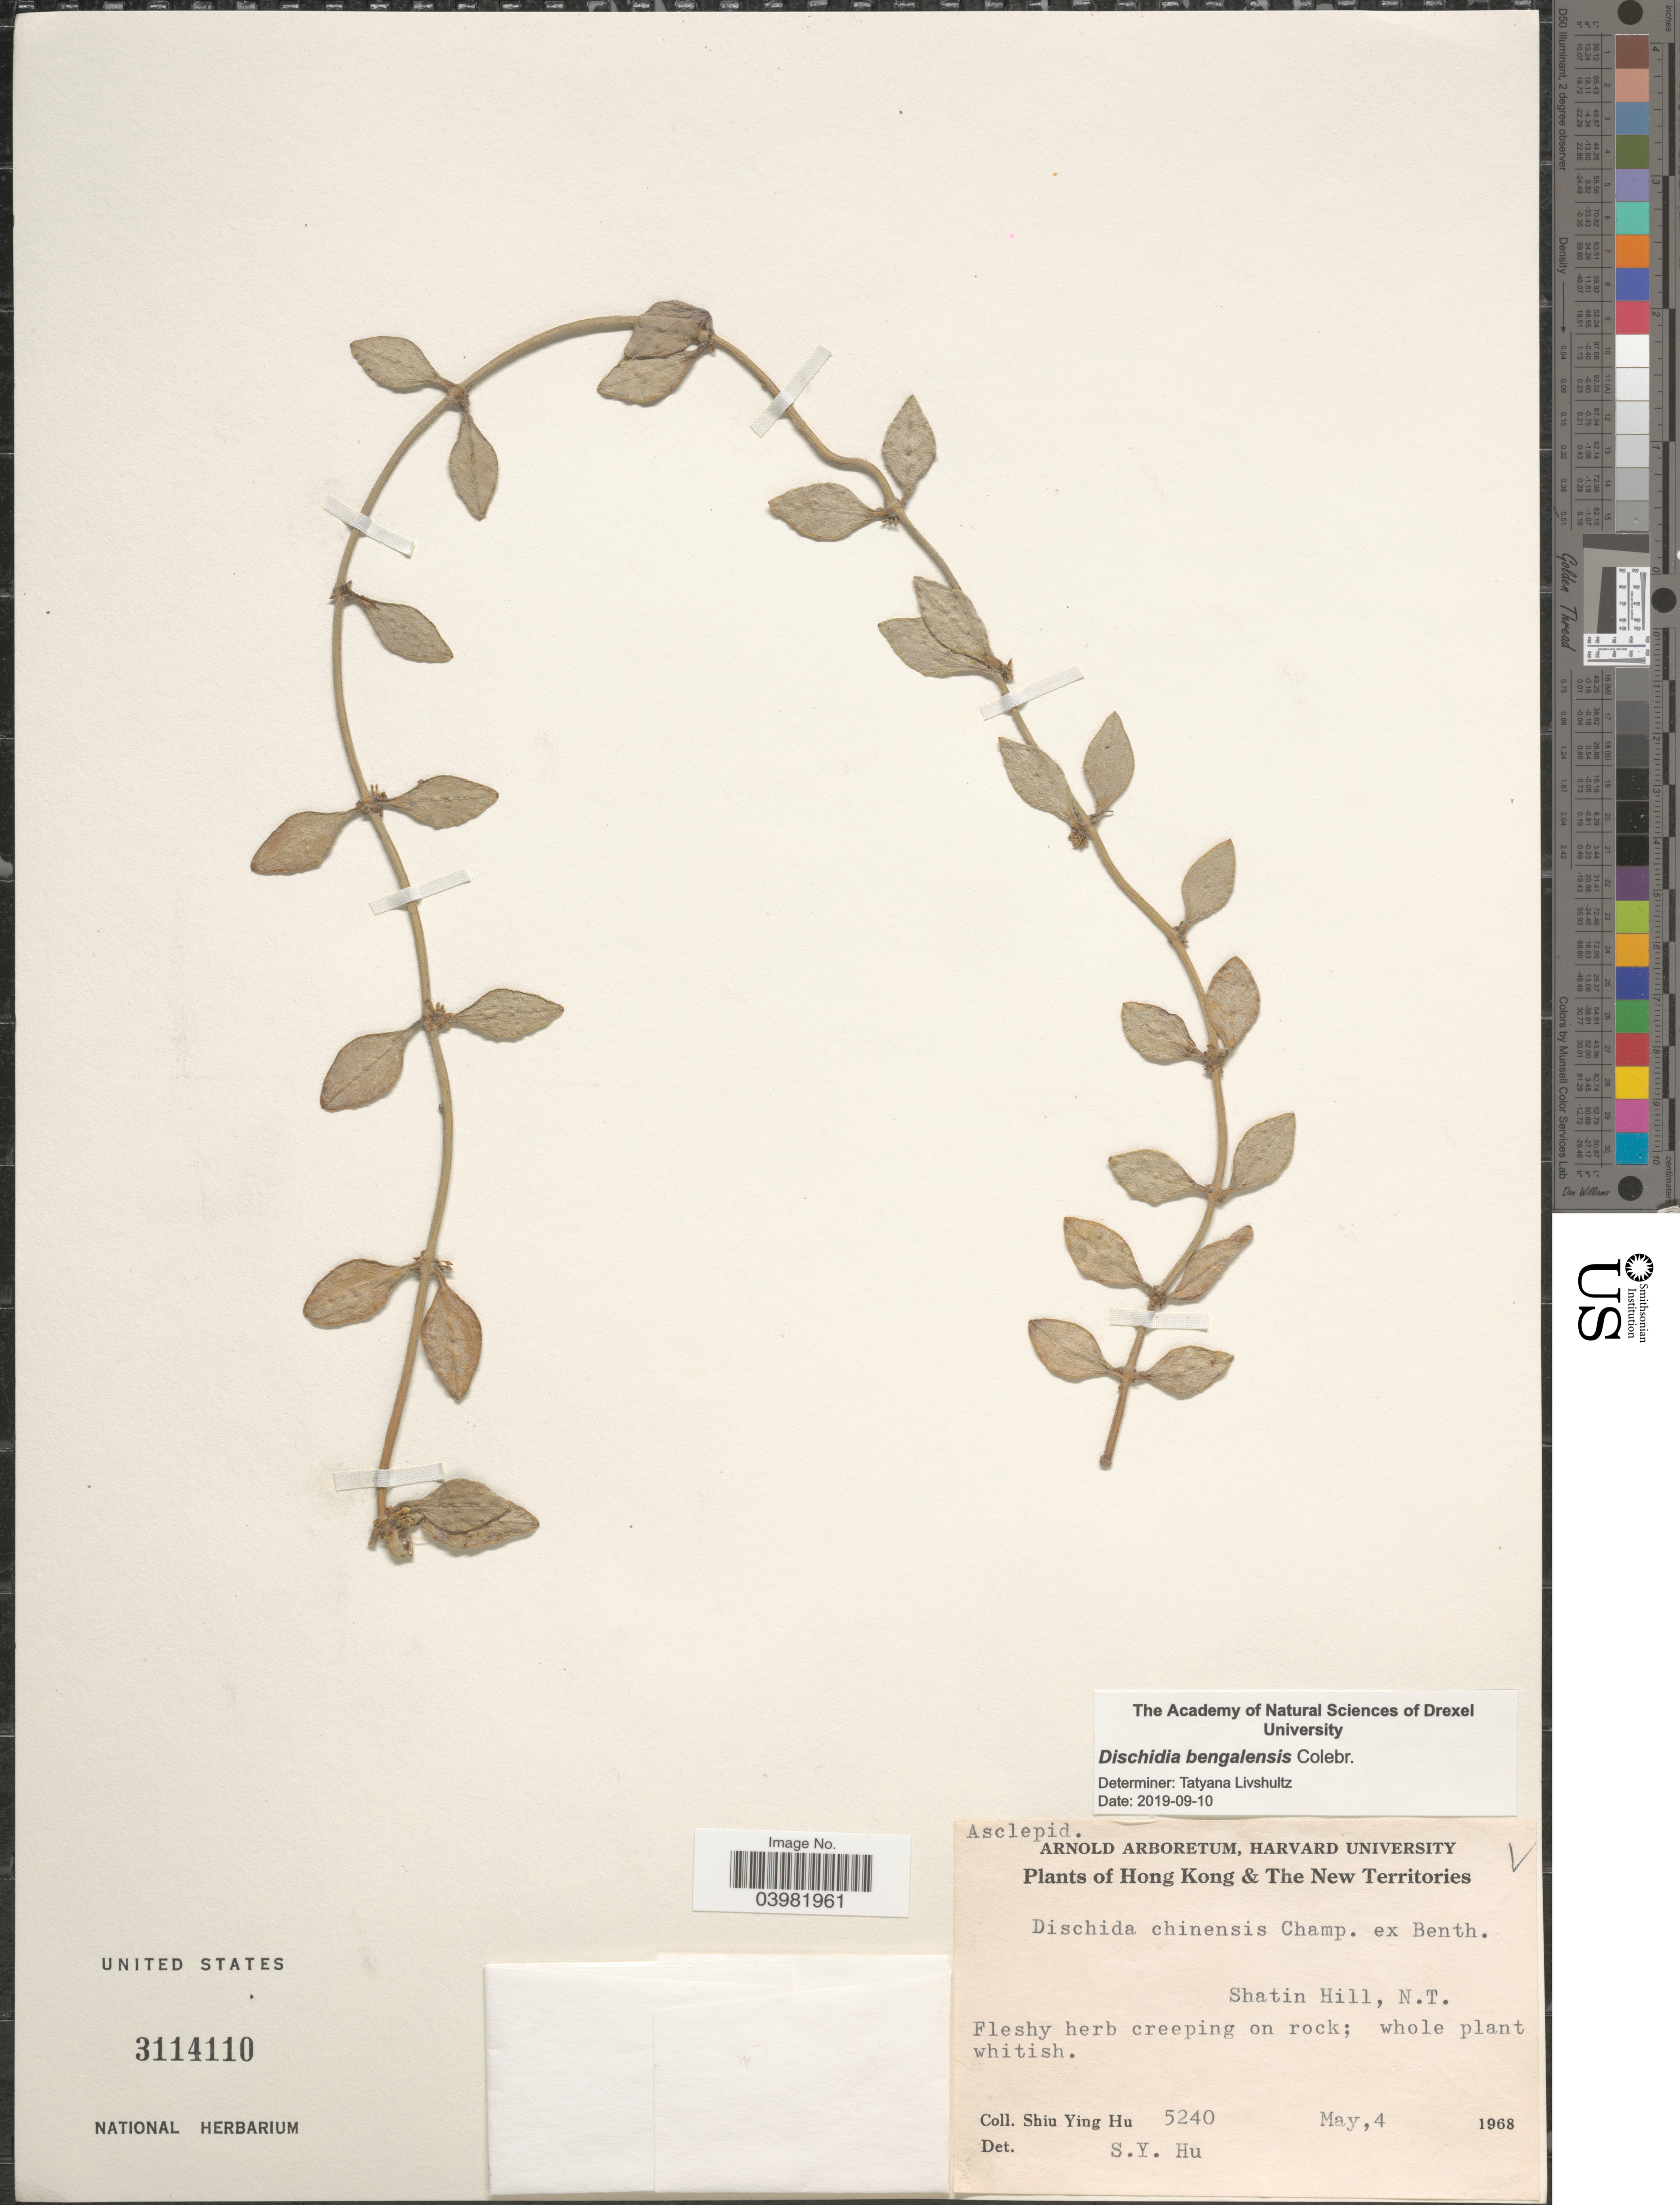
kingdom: Plantae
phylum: Tracheophyta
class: Magnoliopsida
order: Gentianales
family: Apocynaceae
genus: Dischidia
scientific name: Dischidia bengalensis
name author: Colebr.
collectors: S. Y. Hu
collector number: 5240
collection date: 1968-05-04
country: China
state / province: Hong Kong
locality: Shatin Hill, New Territories.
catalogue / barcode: US 3114110